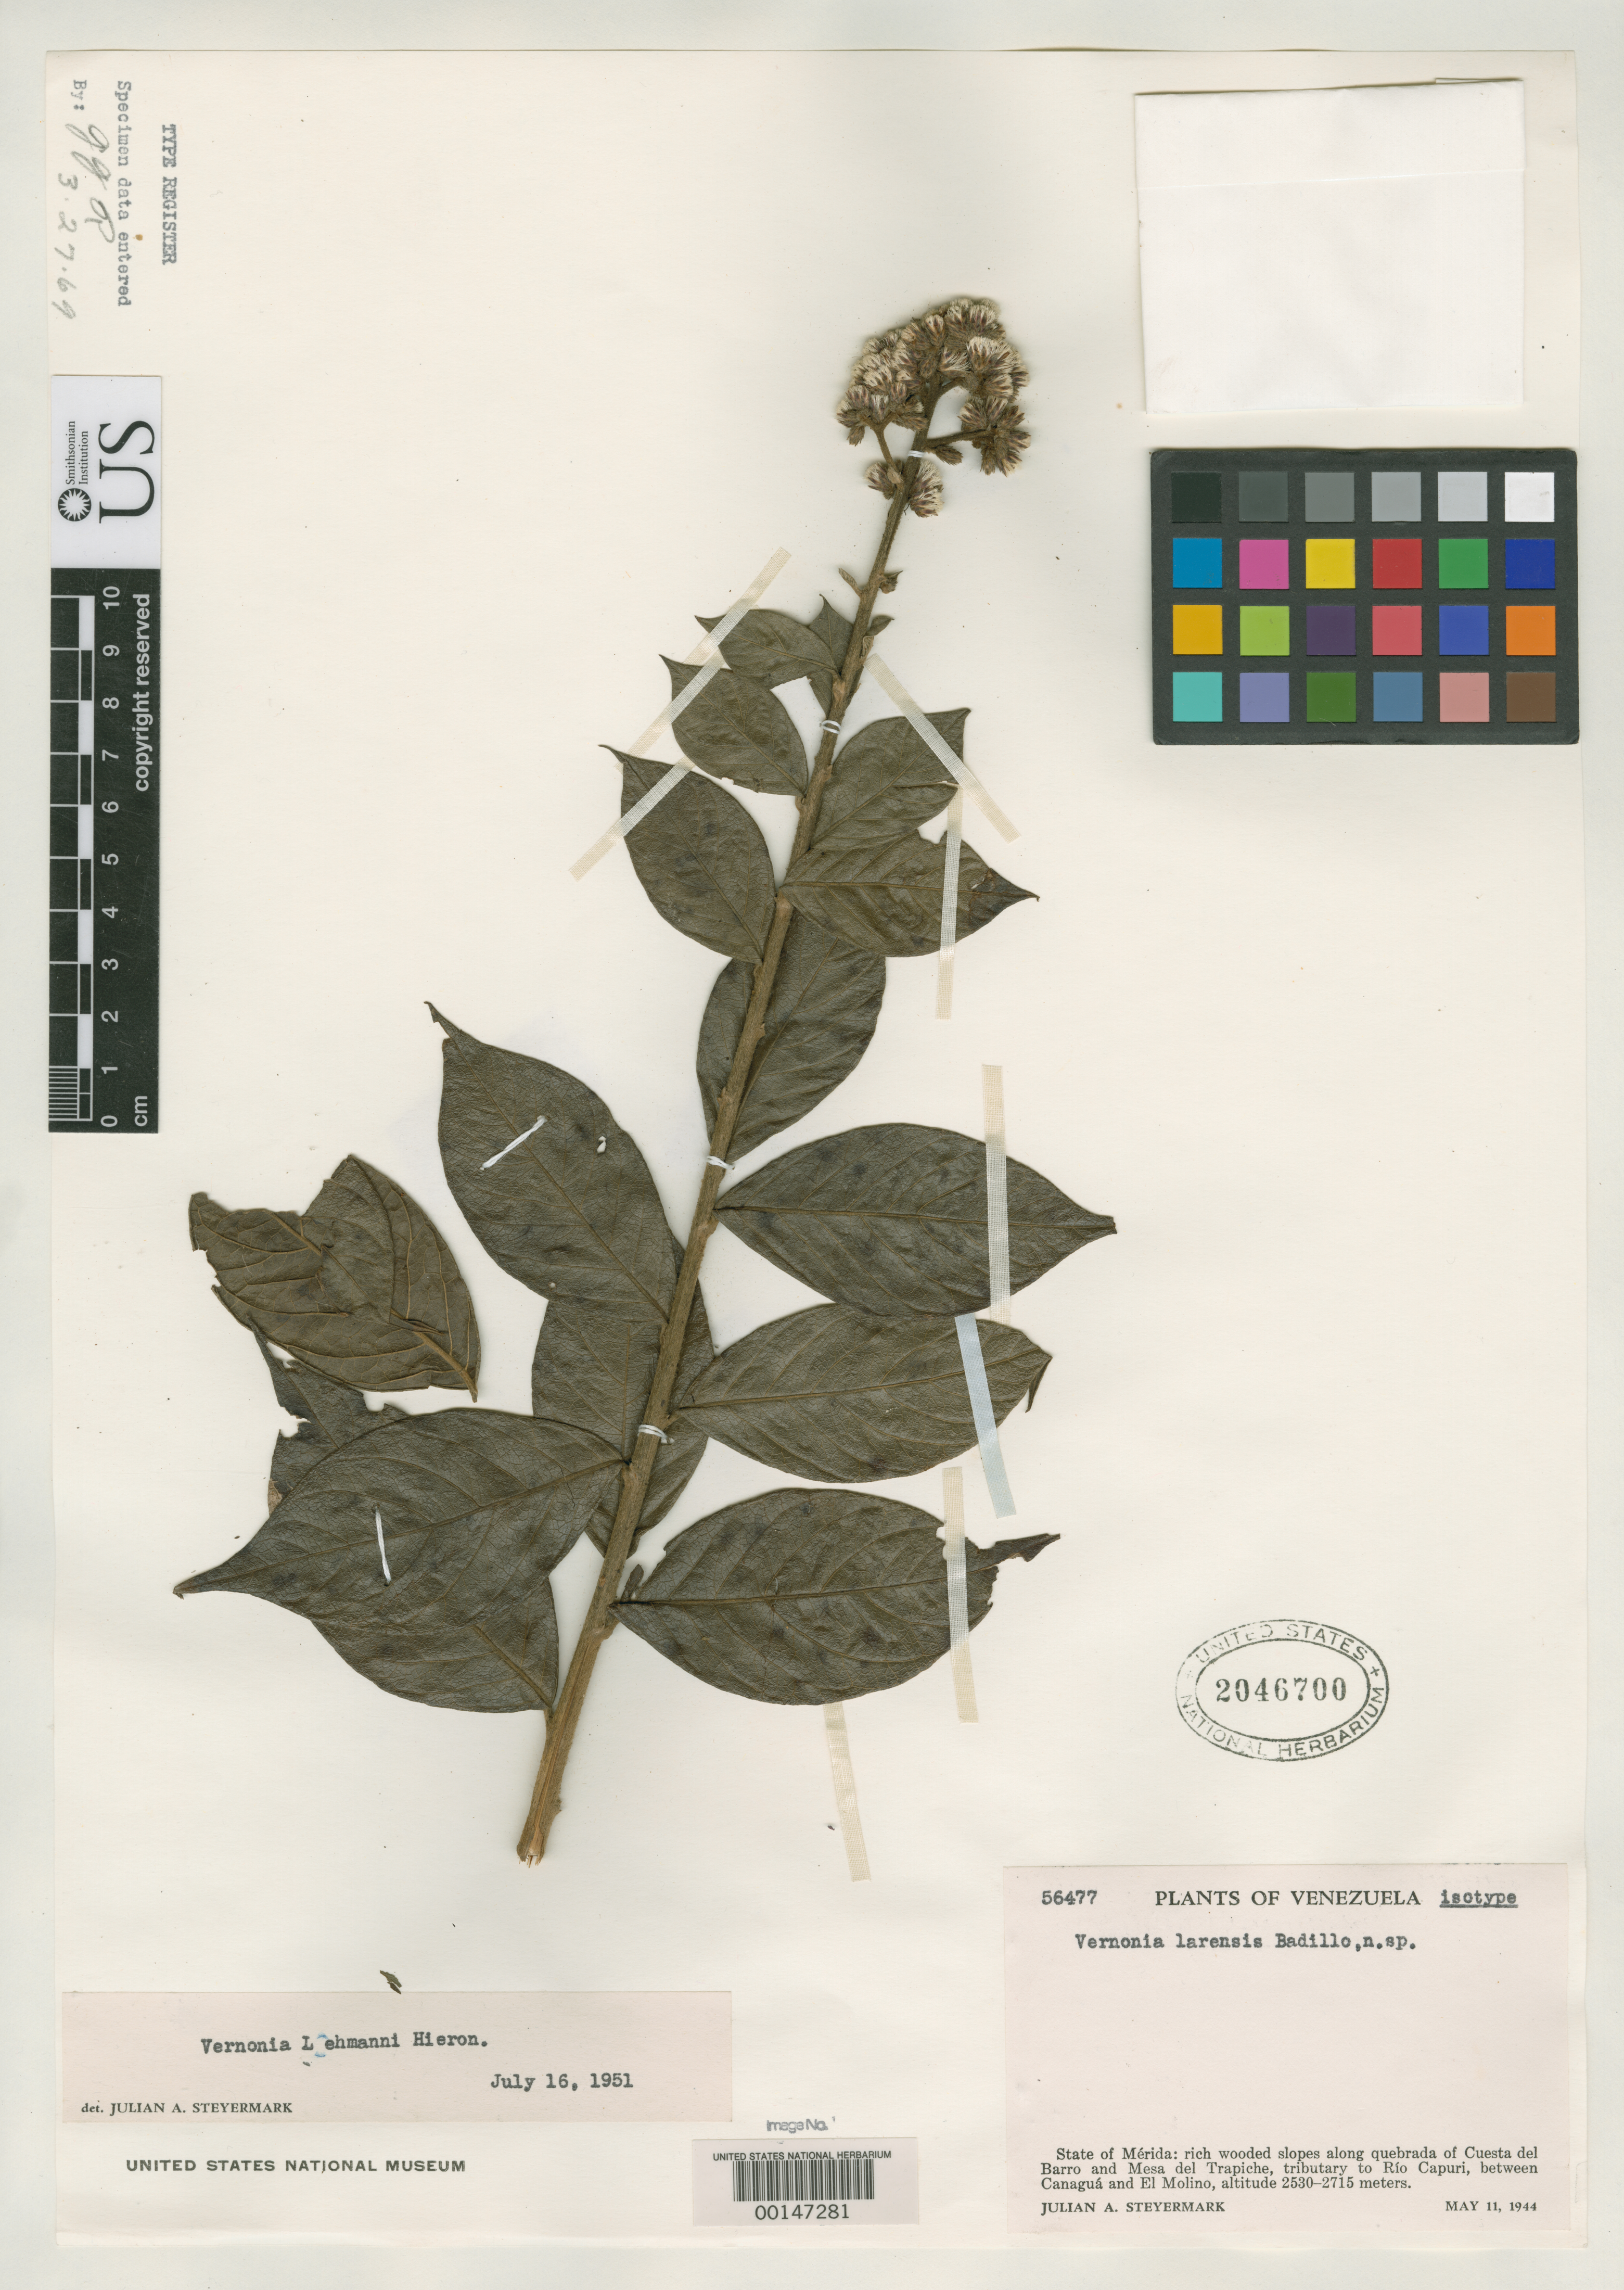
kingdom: Plantae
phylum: Tracheophyta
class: Magnoliopsida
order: Asterales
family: Asteraceae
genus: Vernonia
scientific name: Vernonia larensis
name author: V.M. Badillo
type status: Isotype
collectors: J. Steyermark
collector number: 56477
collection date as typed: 11 May 1944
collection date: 1944-05-11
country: Venezuela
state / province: Mérida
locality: Between Canagua and El Molino.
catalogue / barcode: US 2046700